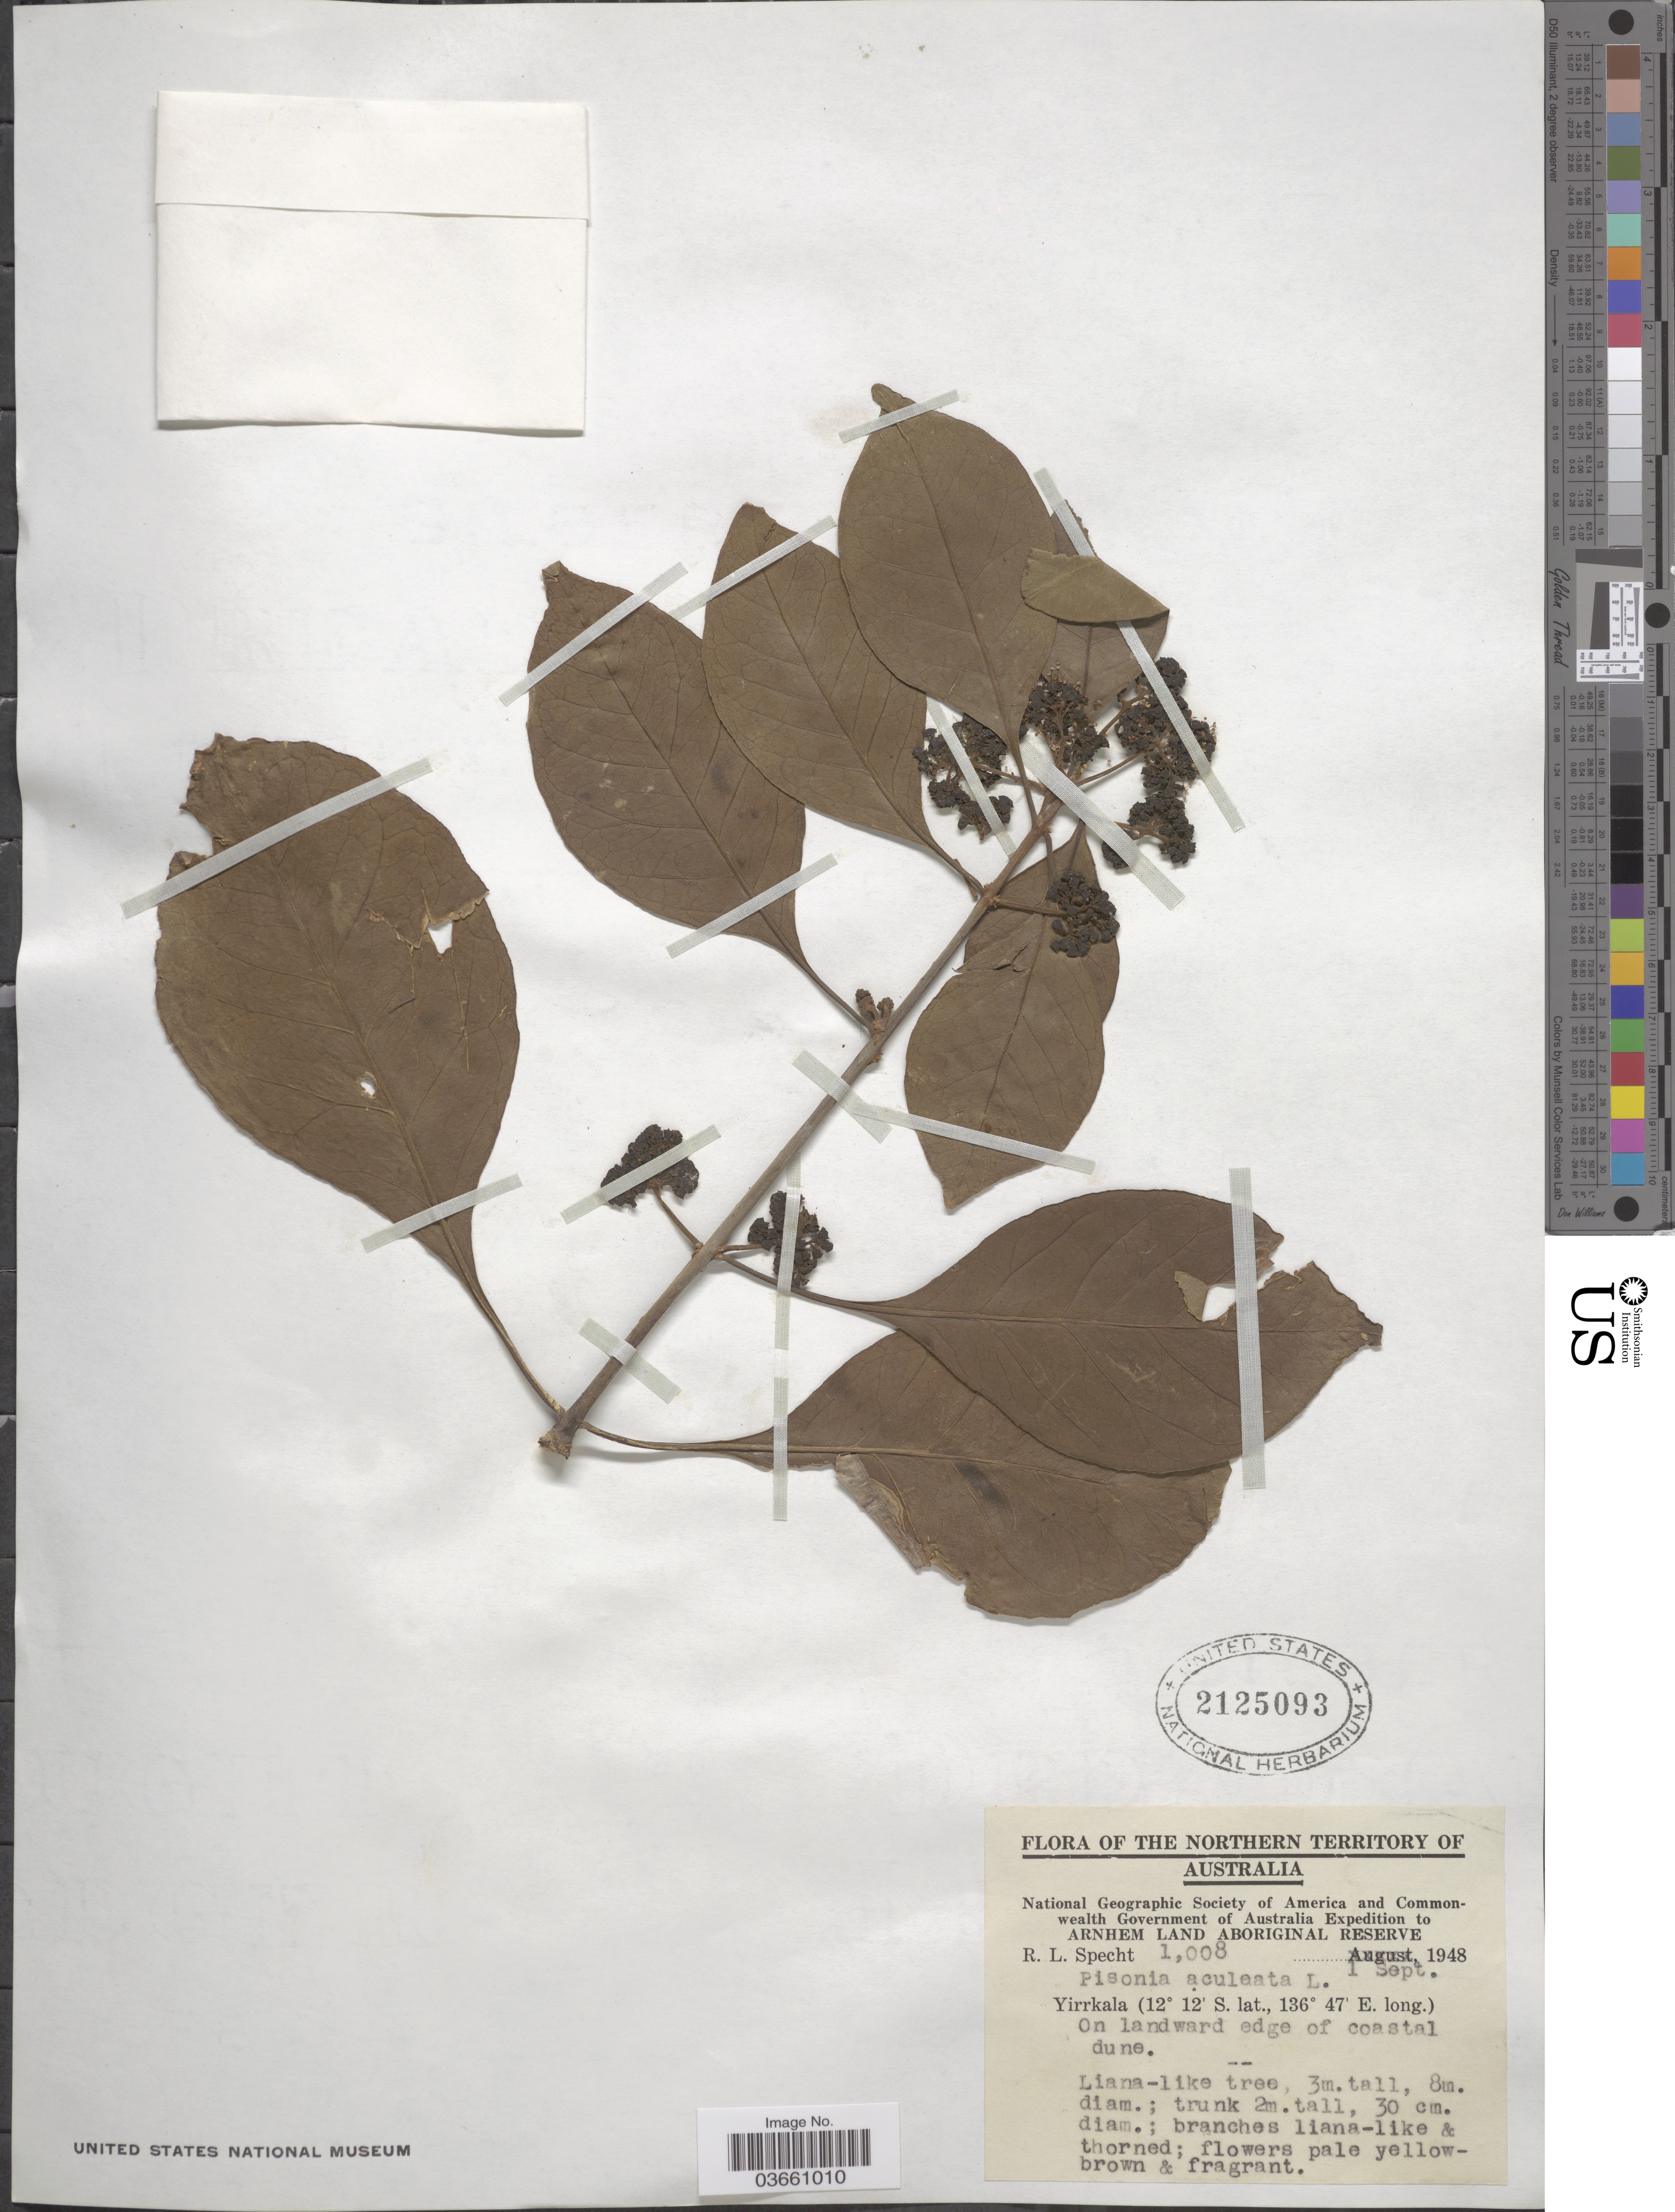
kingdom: Plantae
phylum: Tracheophyta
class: Magnoliopsida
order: Caryophyllales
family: Nyctaginaceae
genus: Pisonia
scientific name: Pisonia aculeata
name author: L.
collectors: R. L. Specht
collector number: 1008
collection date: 1948-09-01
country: Australia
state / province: Northern Territory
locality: Arnhem Land Aboriginal Reserve. Yirrkala.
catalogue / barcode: US 2125093